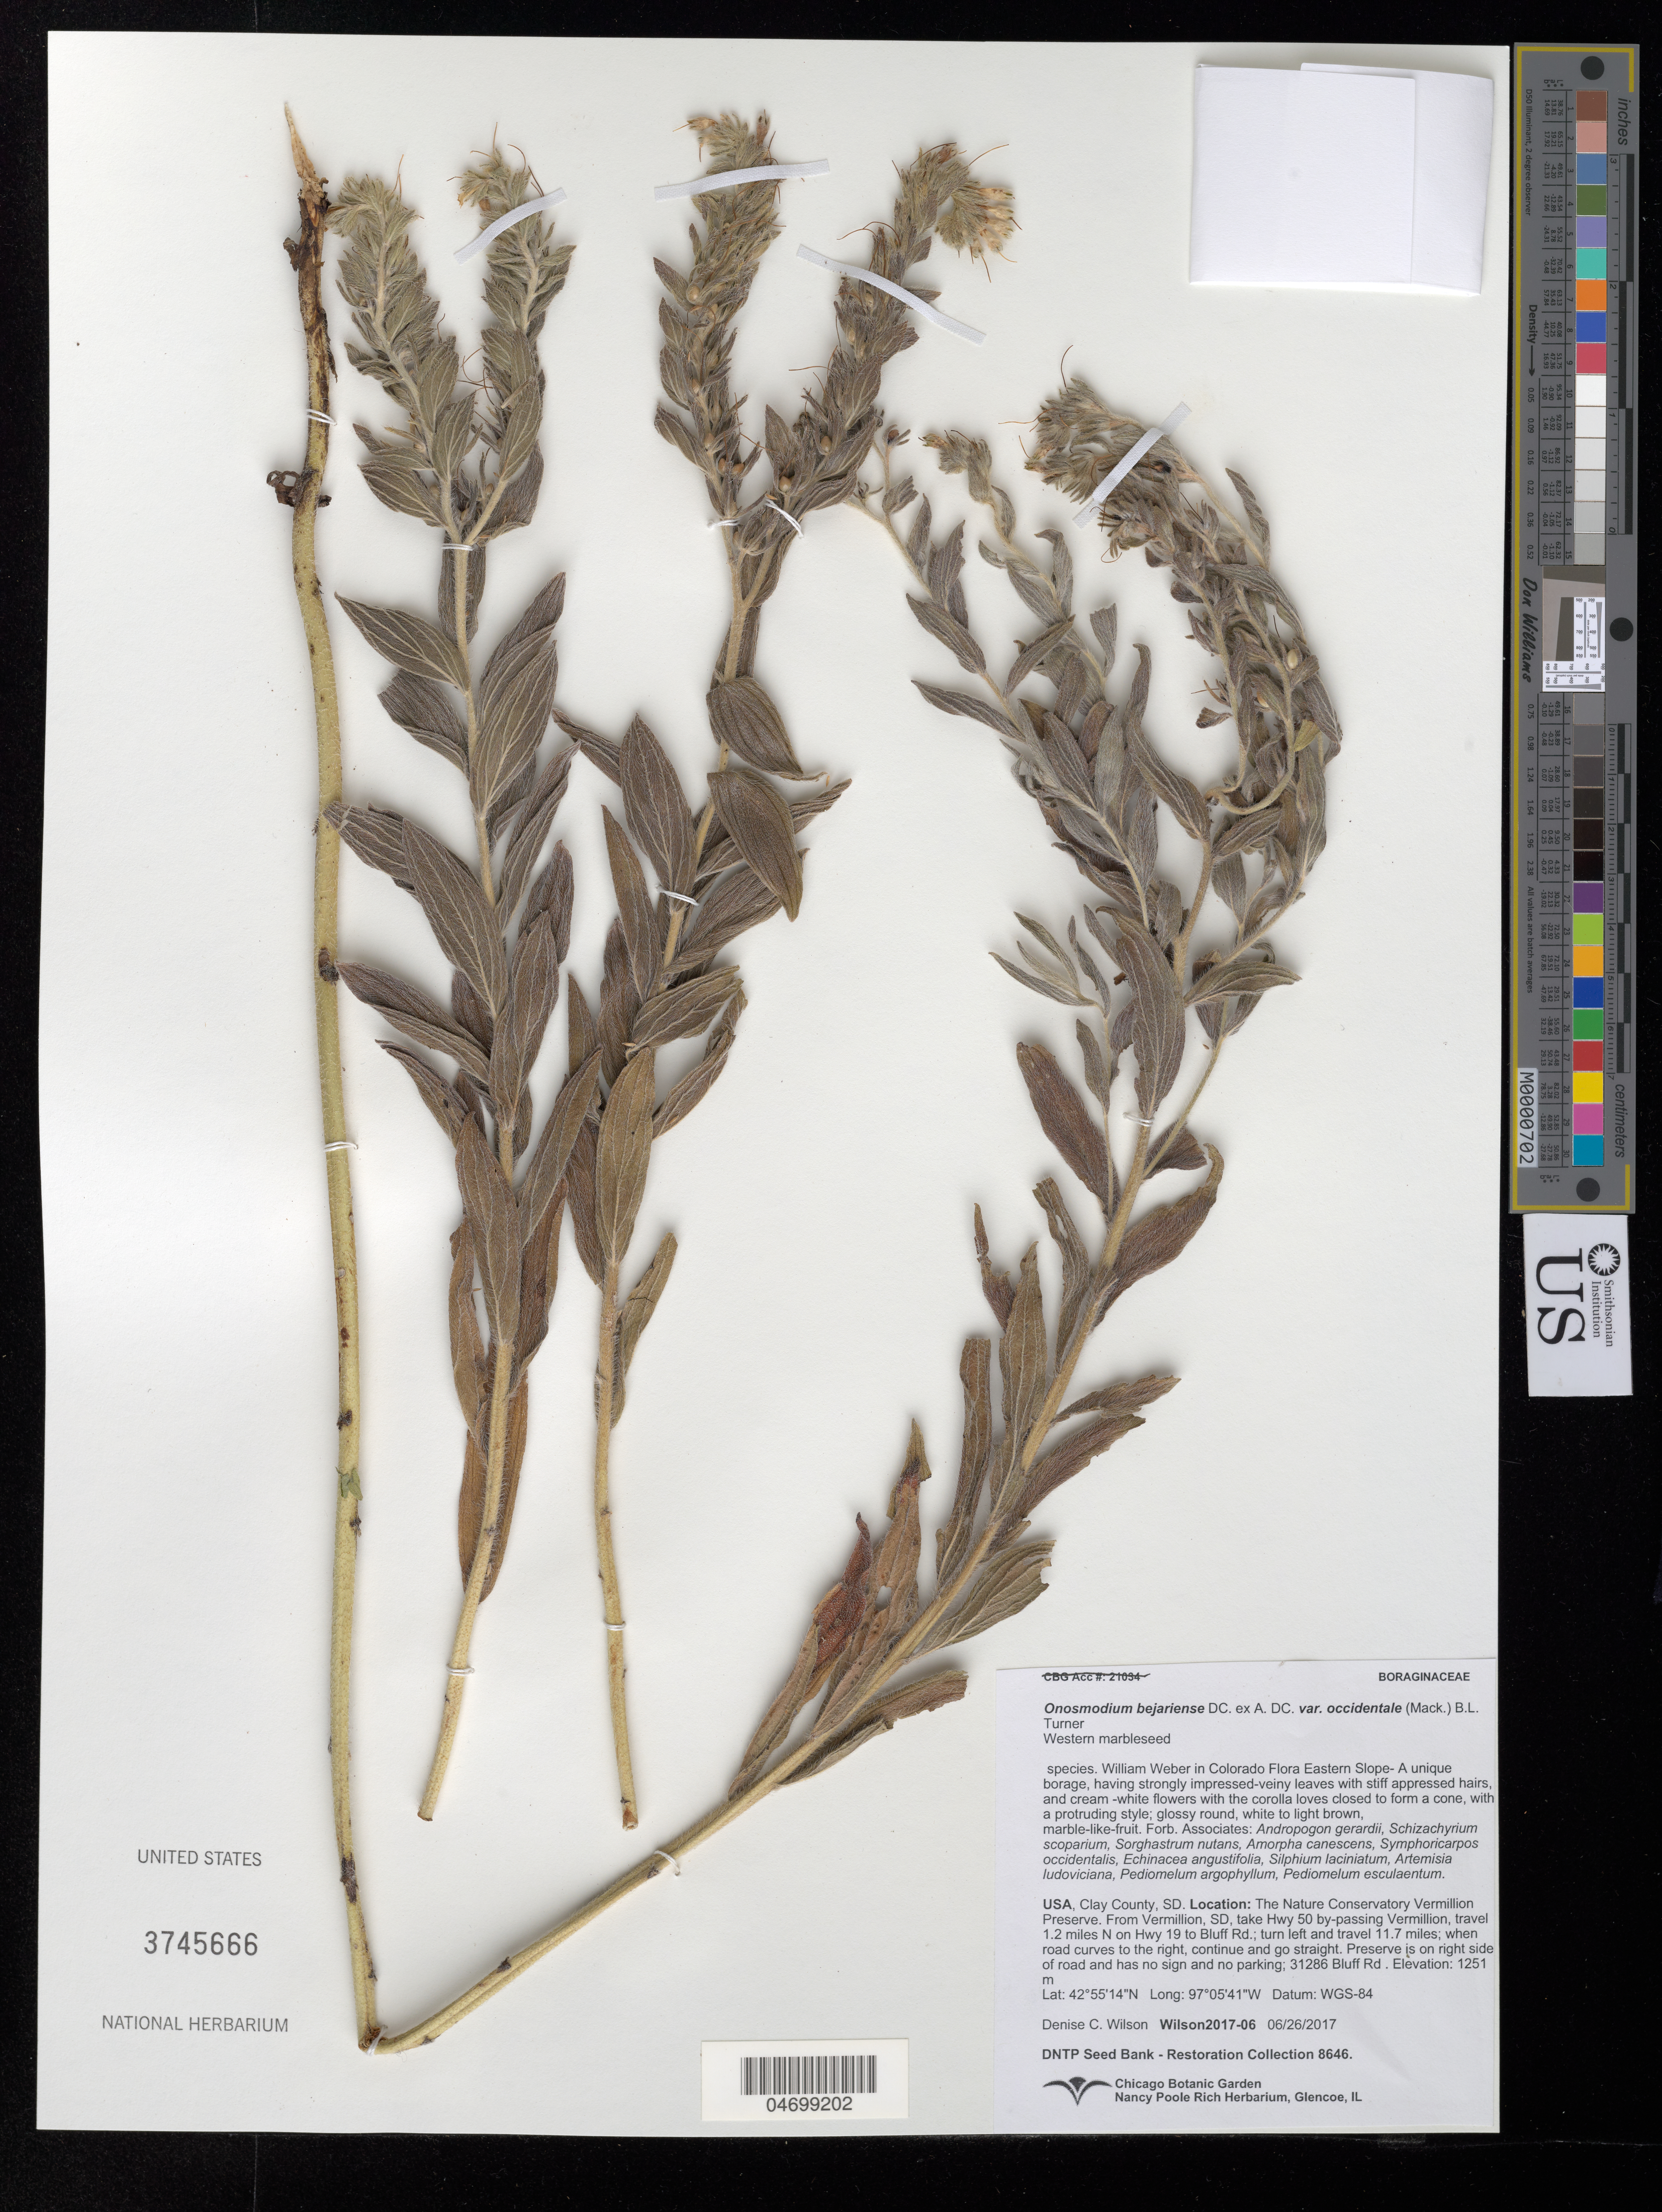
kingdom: Plantae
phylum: Tracheophyta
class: Magnoliopsida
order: Boraginales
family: Boraginaceae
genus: Onosmodium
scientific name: Onosmodium bejariense var. occidentale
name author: (Mack.) B.L. Turner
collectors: D. Wilson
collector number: Wilson2017-06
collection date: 2017-06-26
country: United States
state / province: South Dakota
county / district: Clay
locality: The Nature Conservatory Vermillion Preserve.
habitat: With Amorpha canescens, Andropogon gerardii, Artemisia ludoviciana, etc.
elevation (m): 1251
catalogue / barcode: US 3745666